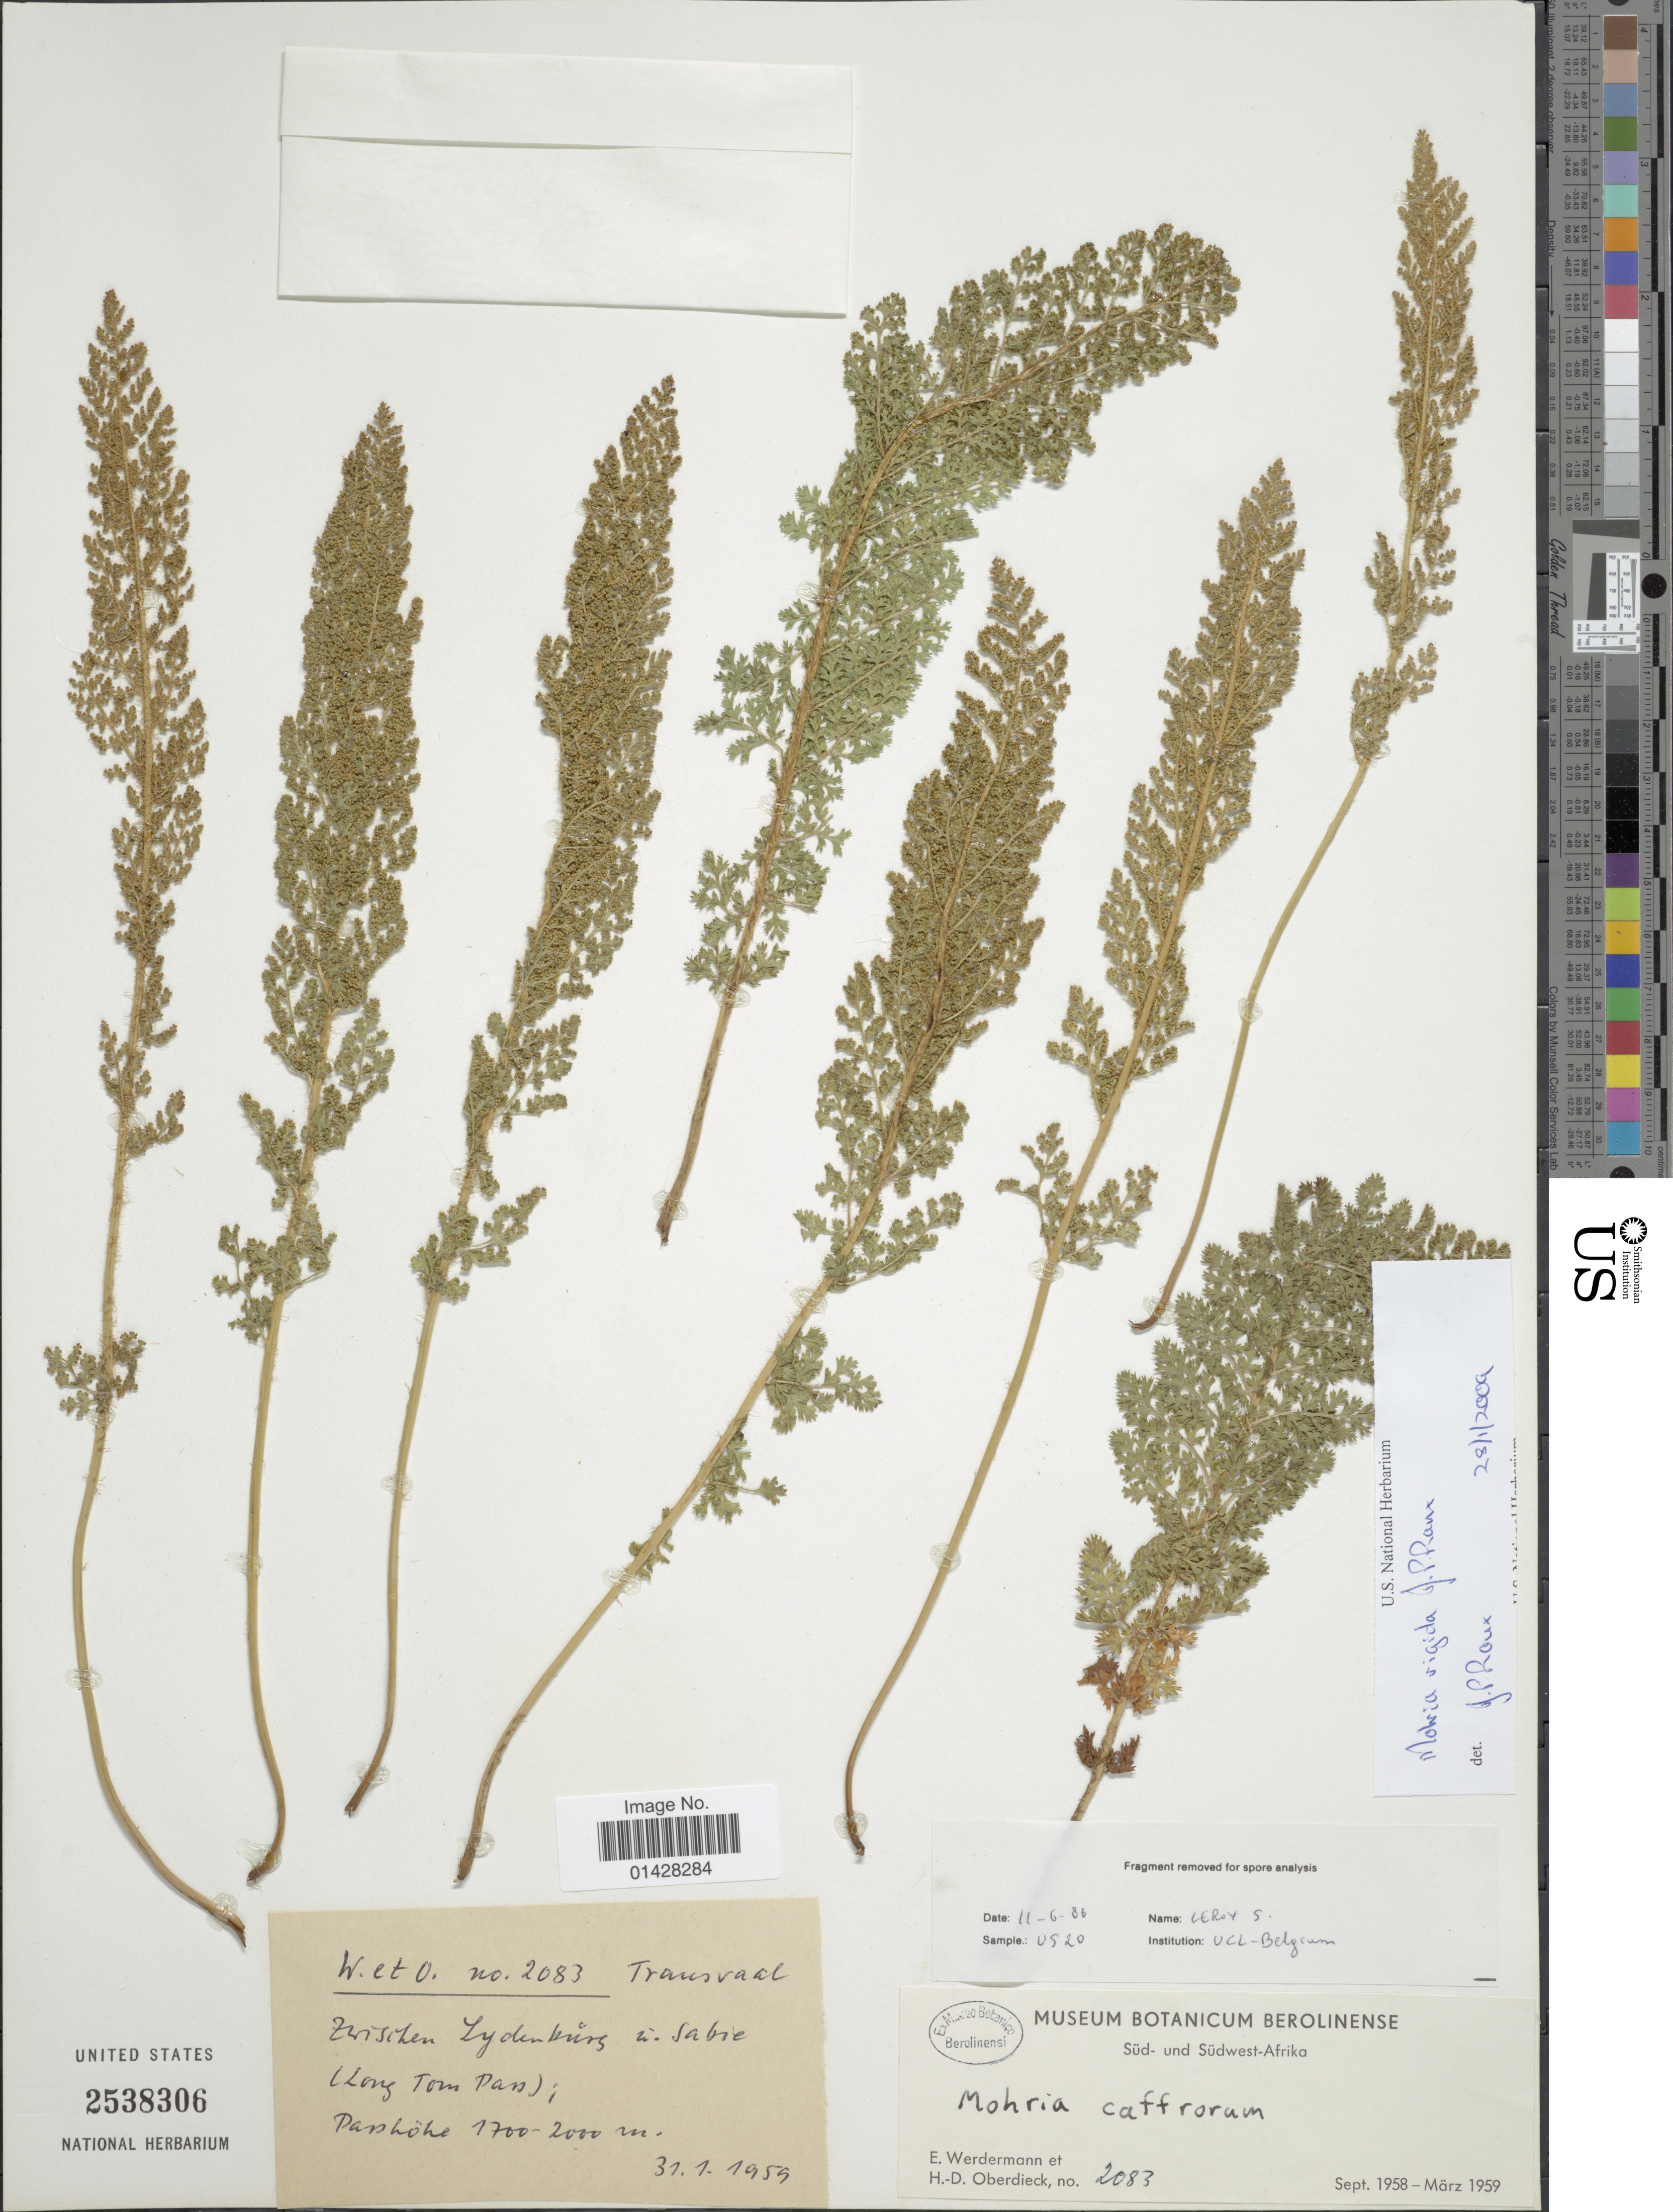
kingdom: Plantae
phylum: Tracheophyta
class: Polypodiopsida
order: Schizaeales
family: Anemiaceae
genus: Anemia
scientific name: Anemia nudiuscula comb ined.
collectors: E. Werdermann & H. Oberdieck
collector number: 2083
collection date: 1959-01-31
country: South Africa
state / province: Mpumalanga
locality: Transvaal. Zwischen Lydenbürg i. Sabie (Long Tom Pass)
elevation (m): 1700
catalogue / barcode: US 2538306